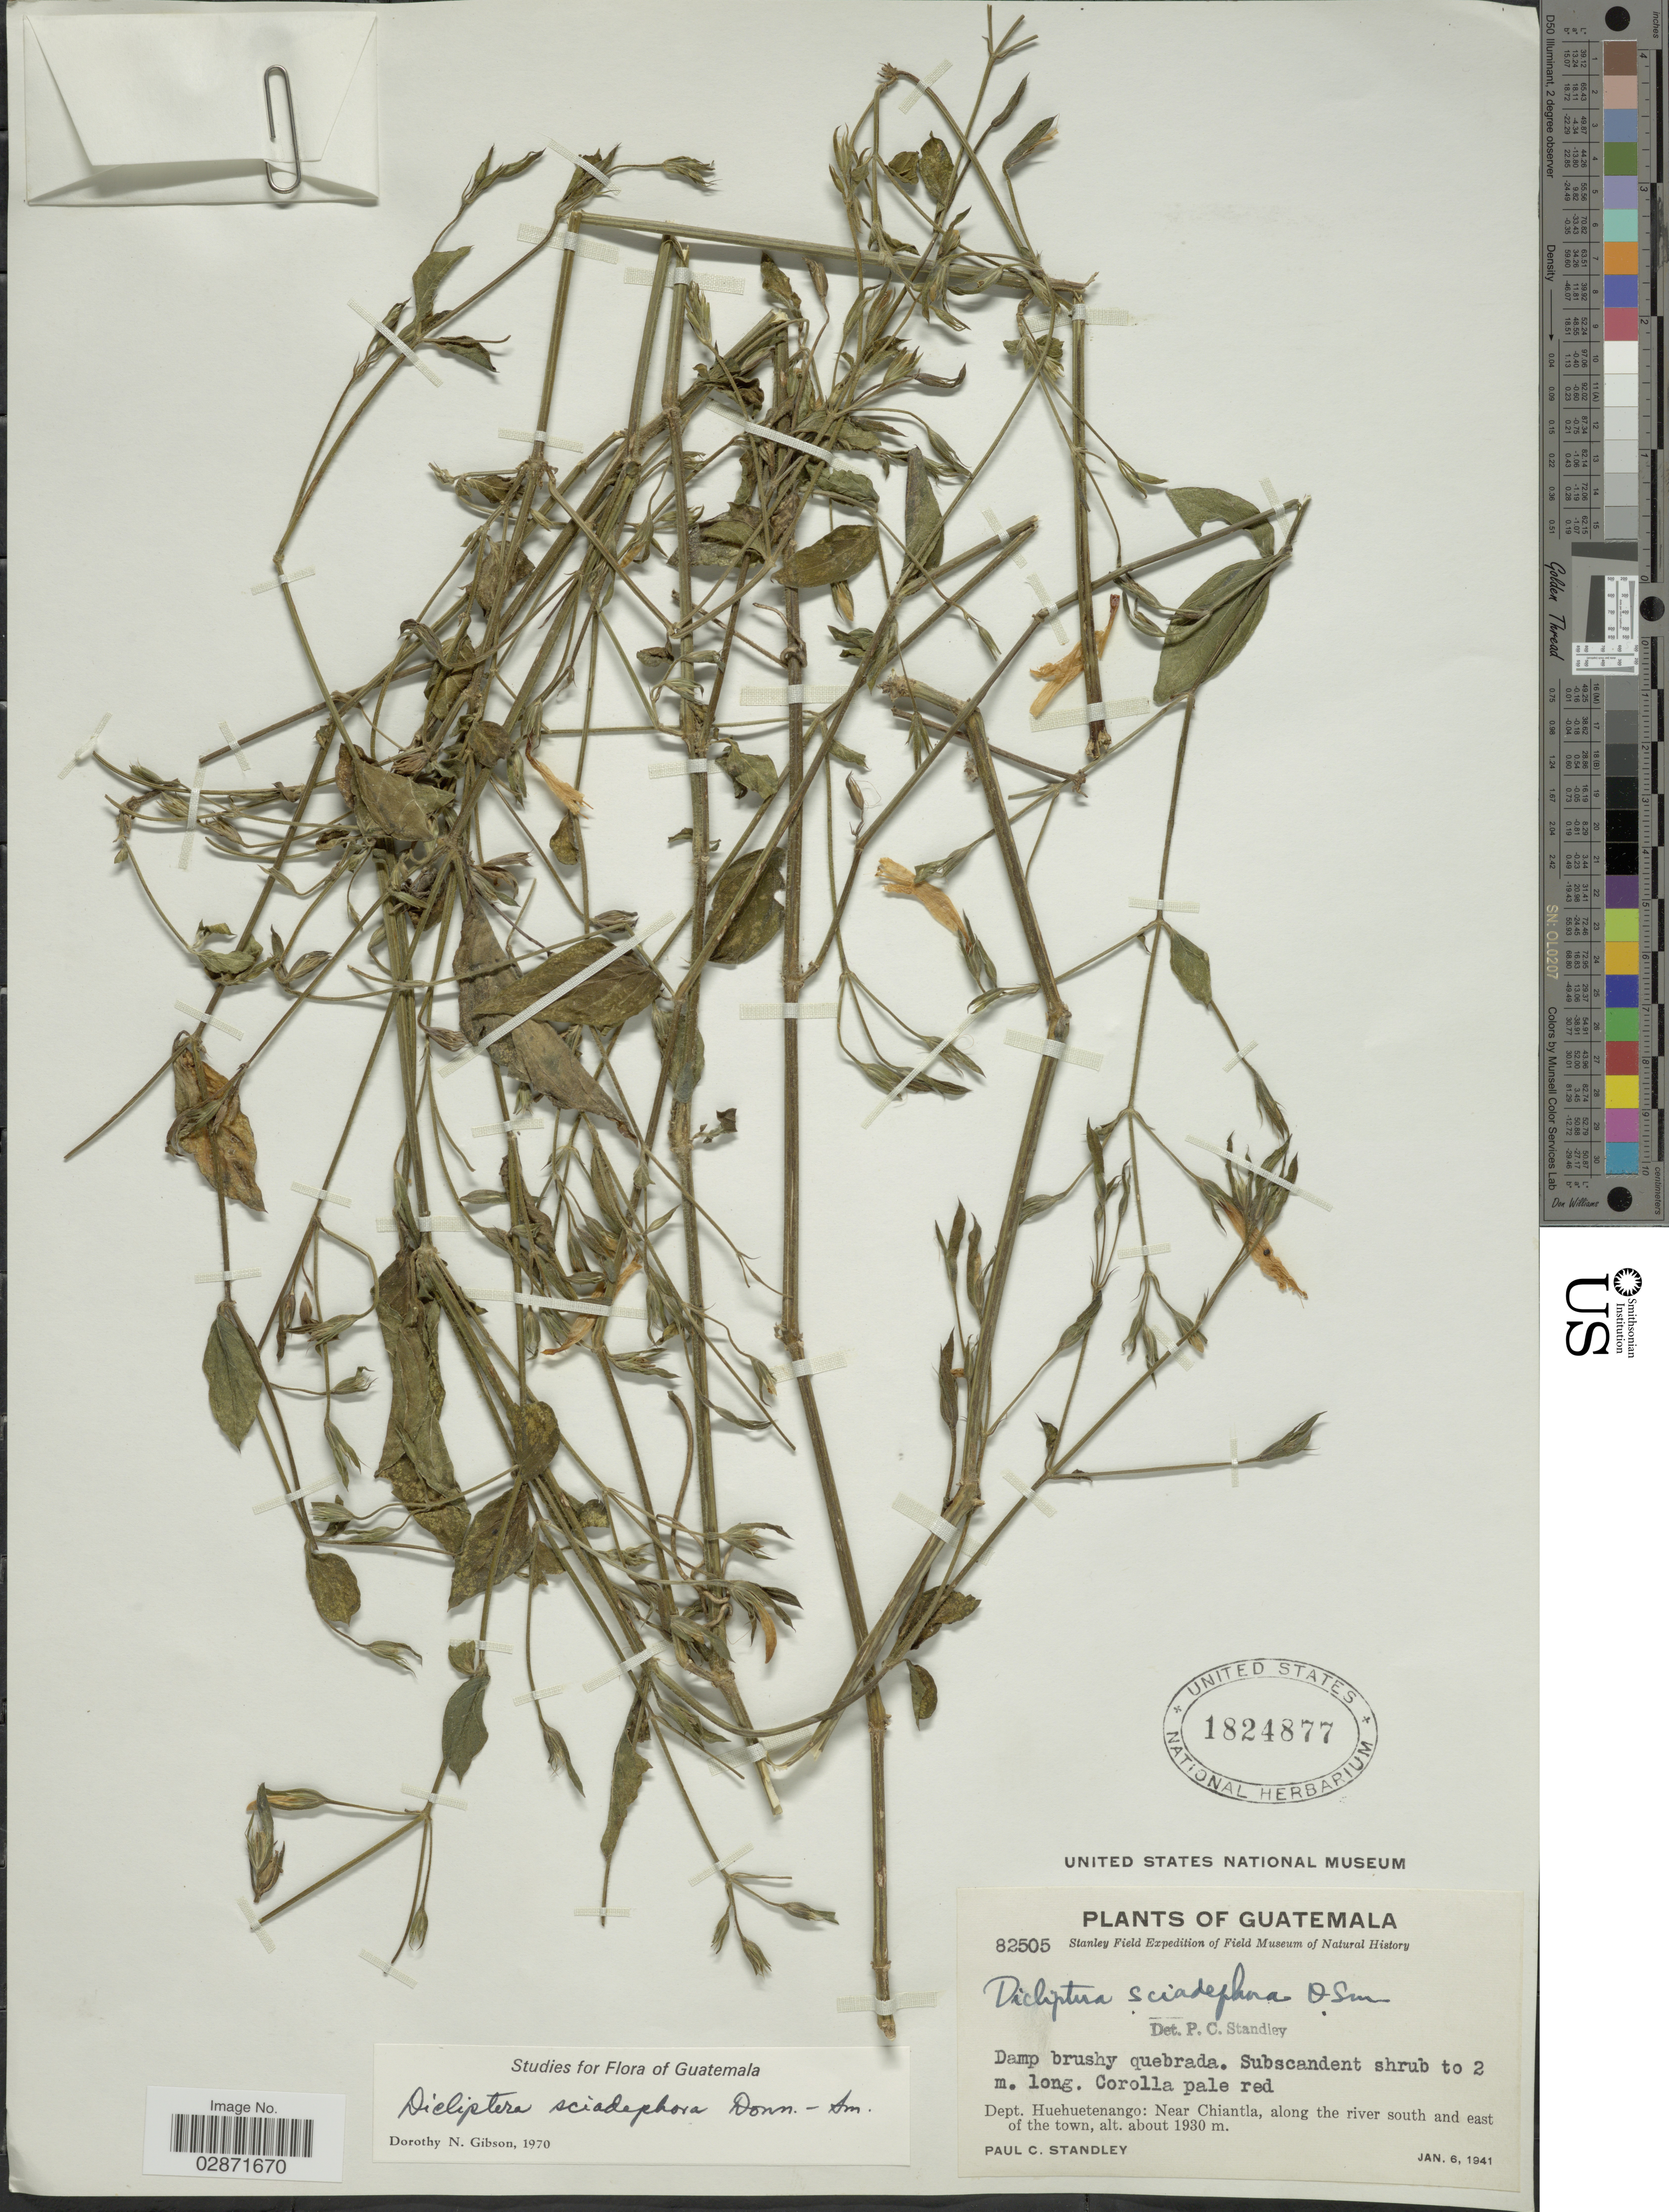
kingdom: Plantae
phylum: Tracheophyta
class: Magnoliopsida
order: Lamiales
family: Acanthaceae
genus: Dicliptera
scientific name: Dicliptera sciadephora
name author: Donn. Sm.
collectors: P. C. Standley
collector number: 82505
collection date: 1941-01-06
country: Guatemala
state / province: Huehuetenango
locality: Dept. Huehuetenango: Near Chiantla, along the river south and east of the town.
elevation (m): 1930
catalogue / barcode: US 1824877